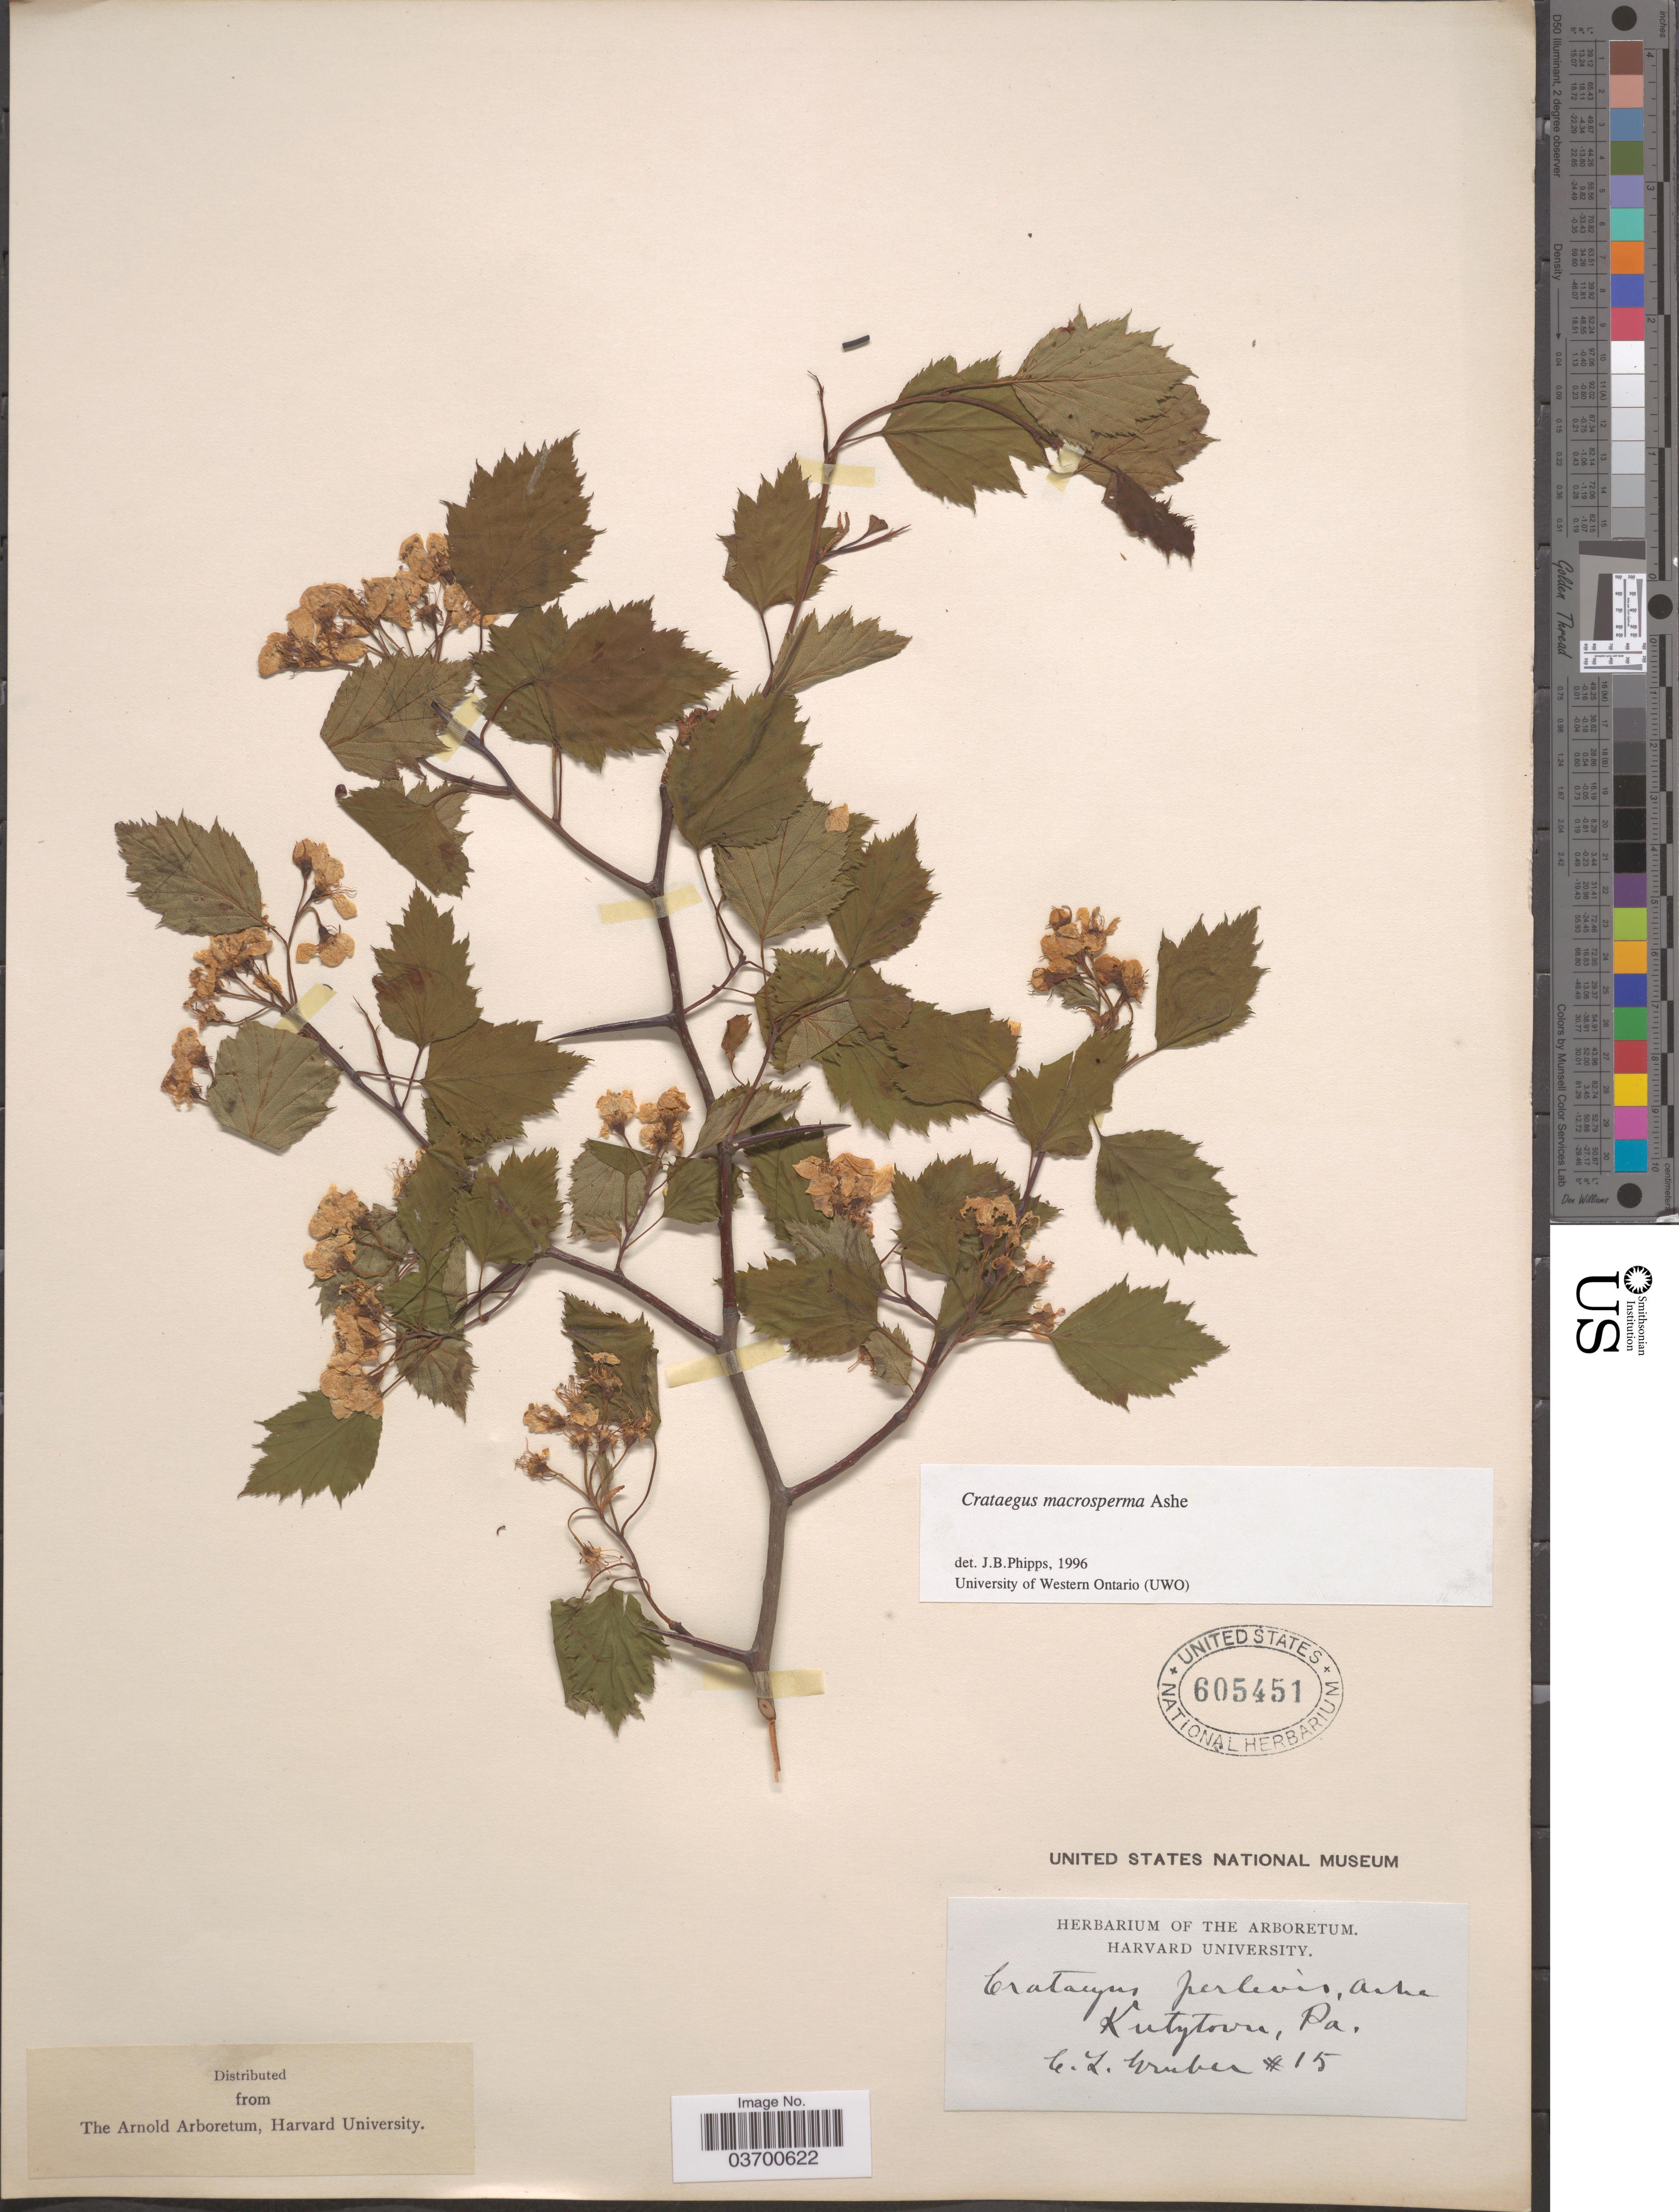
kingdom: Plantae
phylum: Tracheophyta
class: Magnoliopsida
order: Rosales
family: Rosaceae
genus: Crataegus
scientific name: Crataegus macrosperma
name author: Ashe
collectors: C. Gruber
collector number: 15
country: United States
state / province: Pennsylvania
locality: Kutztown.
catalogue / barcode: US 605451